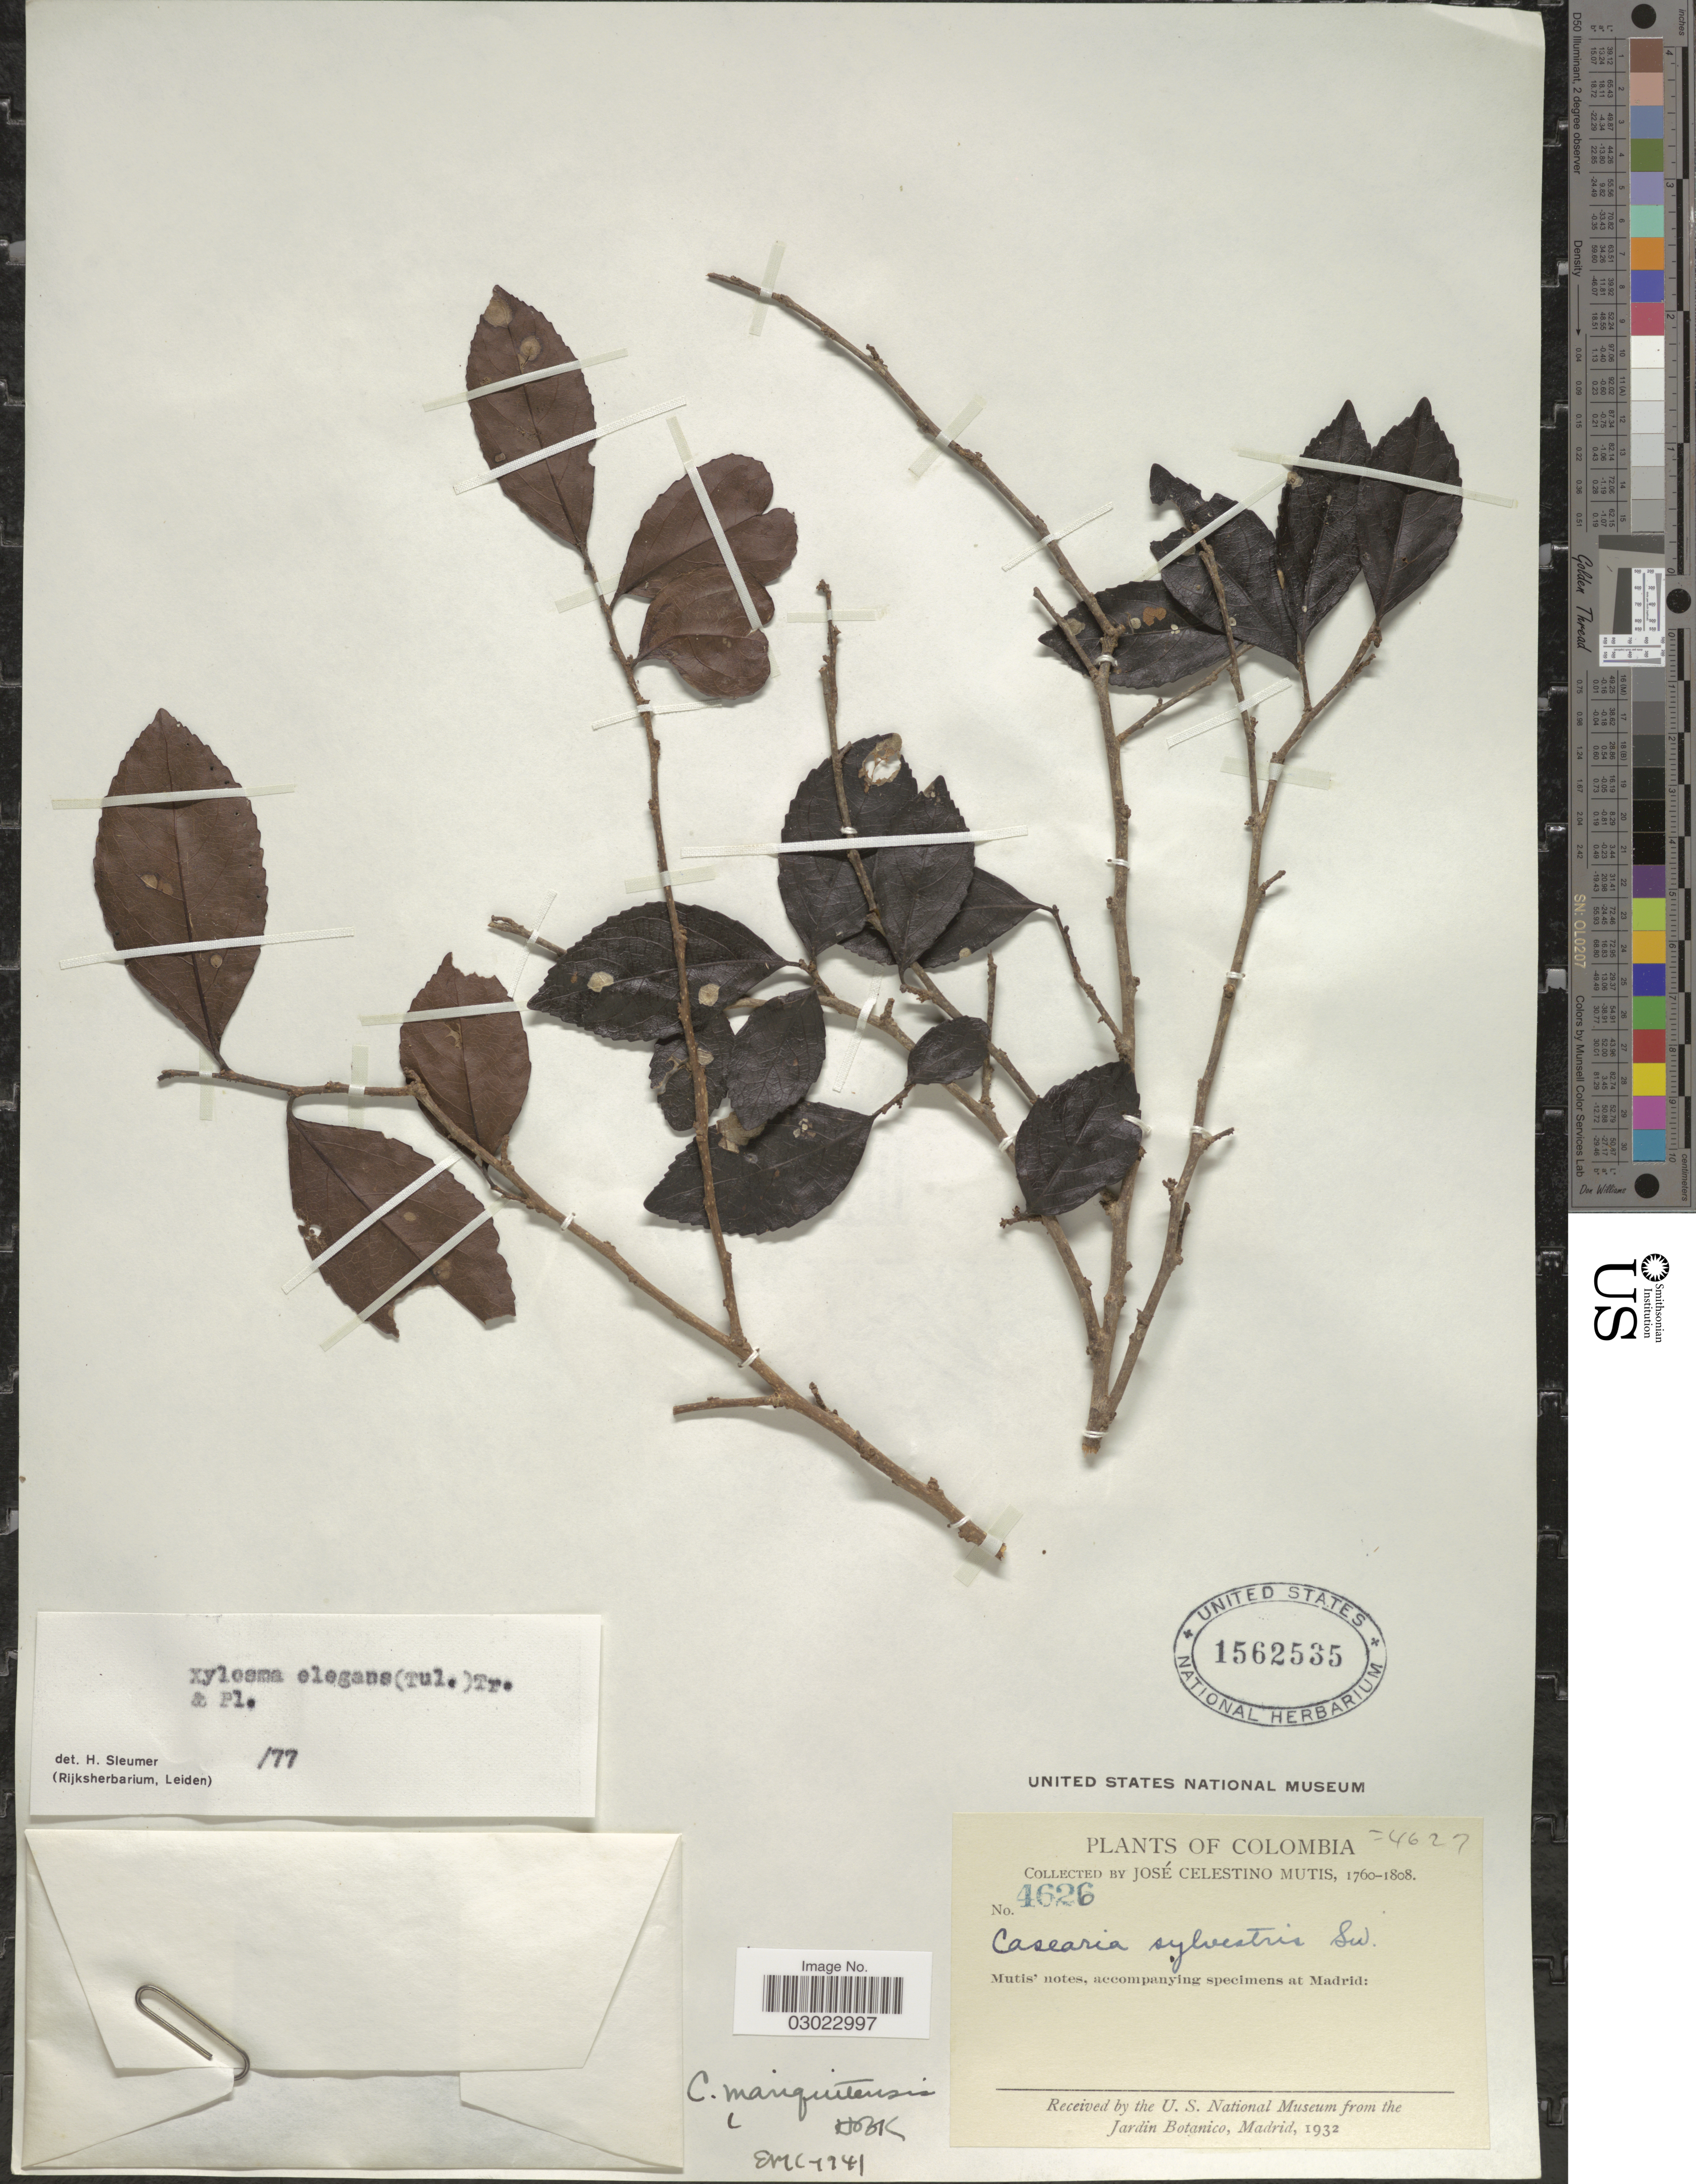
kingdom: Plantae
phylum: Tracheophyta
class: Magnoliopsida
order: Malpighiales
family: Salicaceae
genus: Xylosma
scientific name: Xylosma elegans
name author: (Tul.) Planch. & Triana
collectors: J. C. B. Mutis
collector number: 4626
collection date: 1760/1808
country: Colombia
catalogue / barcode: US 1562535